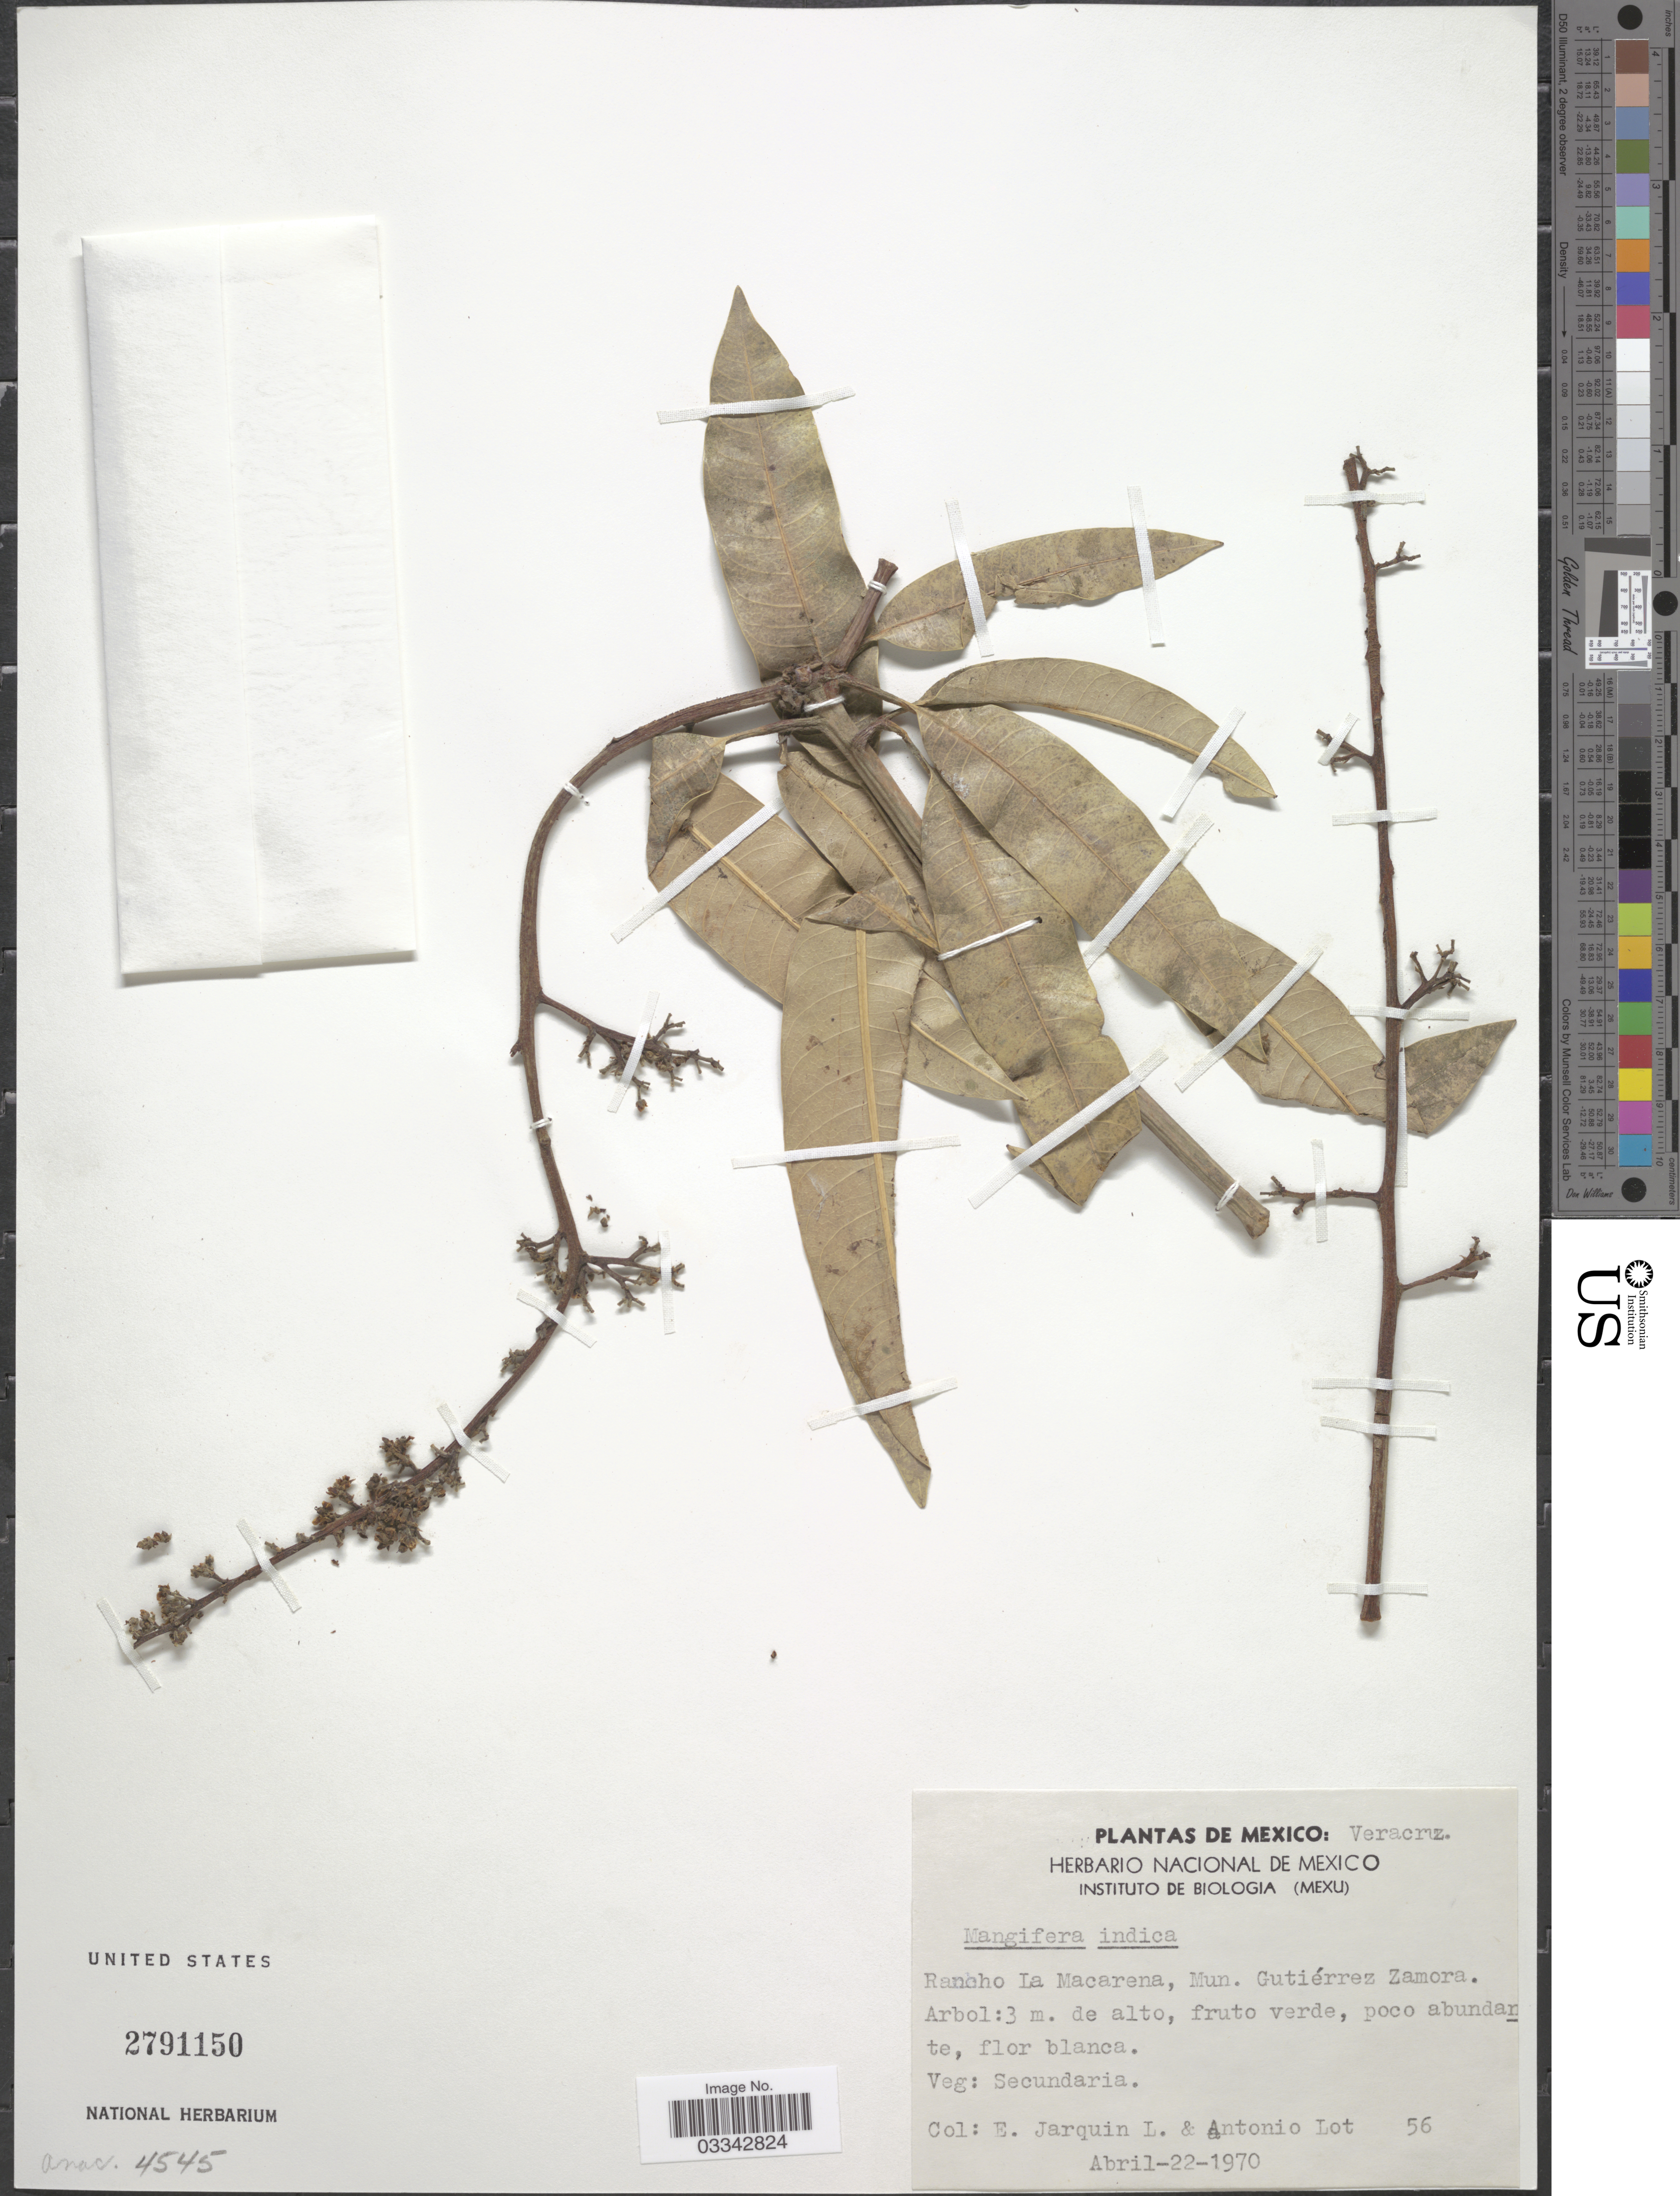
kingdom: Plantae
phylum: Tracheophyta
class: Magnoliopsida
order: Sapindales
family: Anacardiaceae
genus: Mangifera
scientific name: Mangifera indica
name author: L.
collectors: E. Jarquin L. & Lot, A.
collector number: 56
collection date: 1970-04-22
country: Mexico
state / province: Veracruz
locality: Veracruz. Rancho La Macarena, Mun. Gutiérrez Zamora.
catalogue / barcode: US 2791150